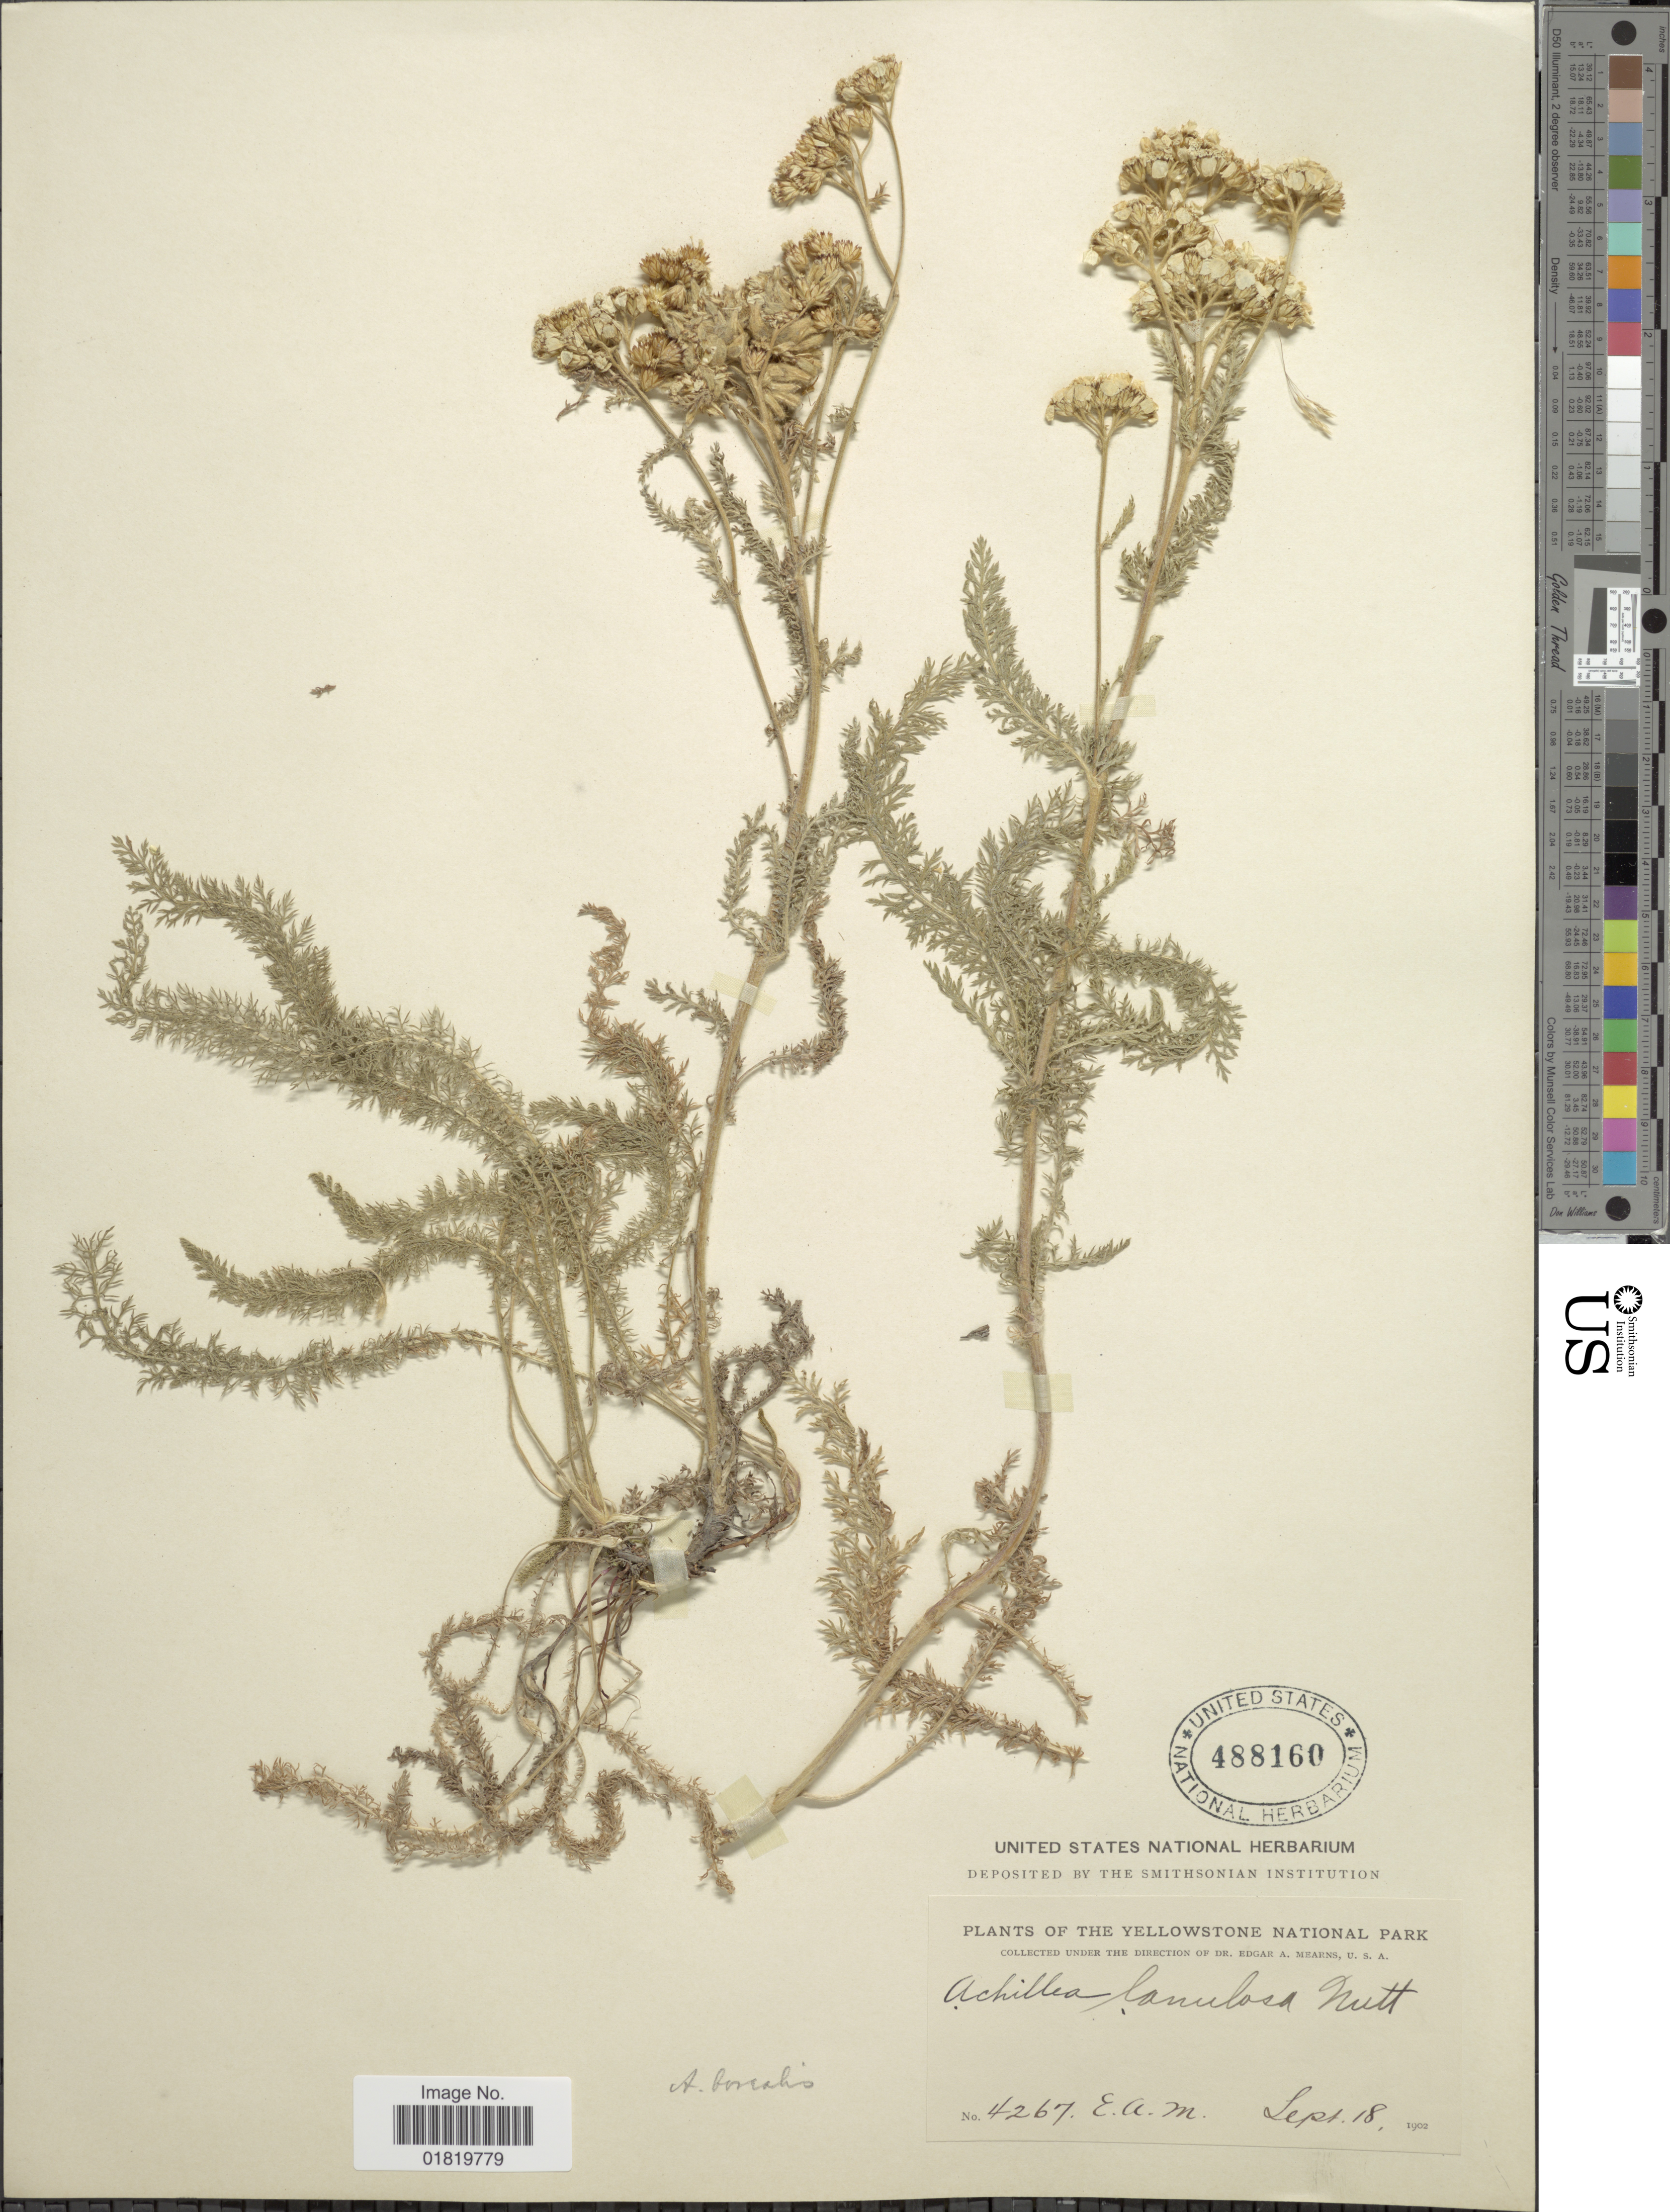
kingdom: Plantae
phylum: Tracheophyta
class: Magnoliopsida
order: Asterales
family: Asteraceae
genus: Achillea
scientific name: Achillea borealis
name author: Bong.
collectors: E. A. Mearns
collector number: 4267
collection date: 1902-09-18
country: United States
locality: Yellowstone National Park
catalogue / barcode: US 488160